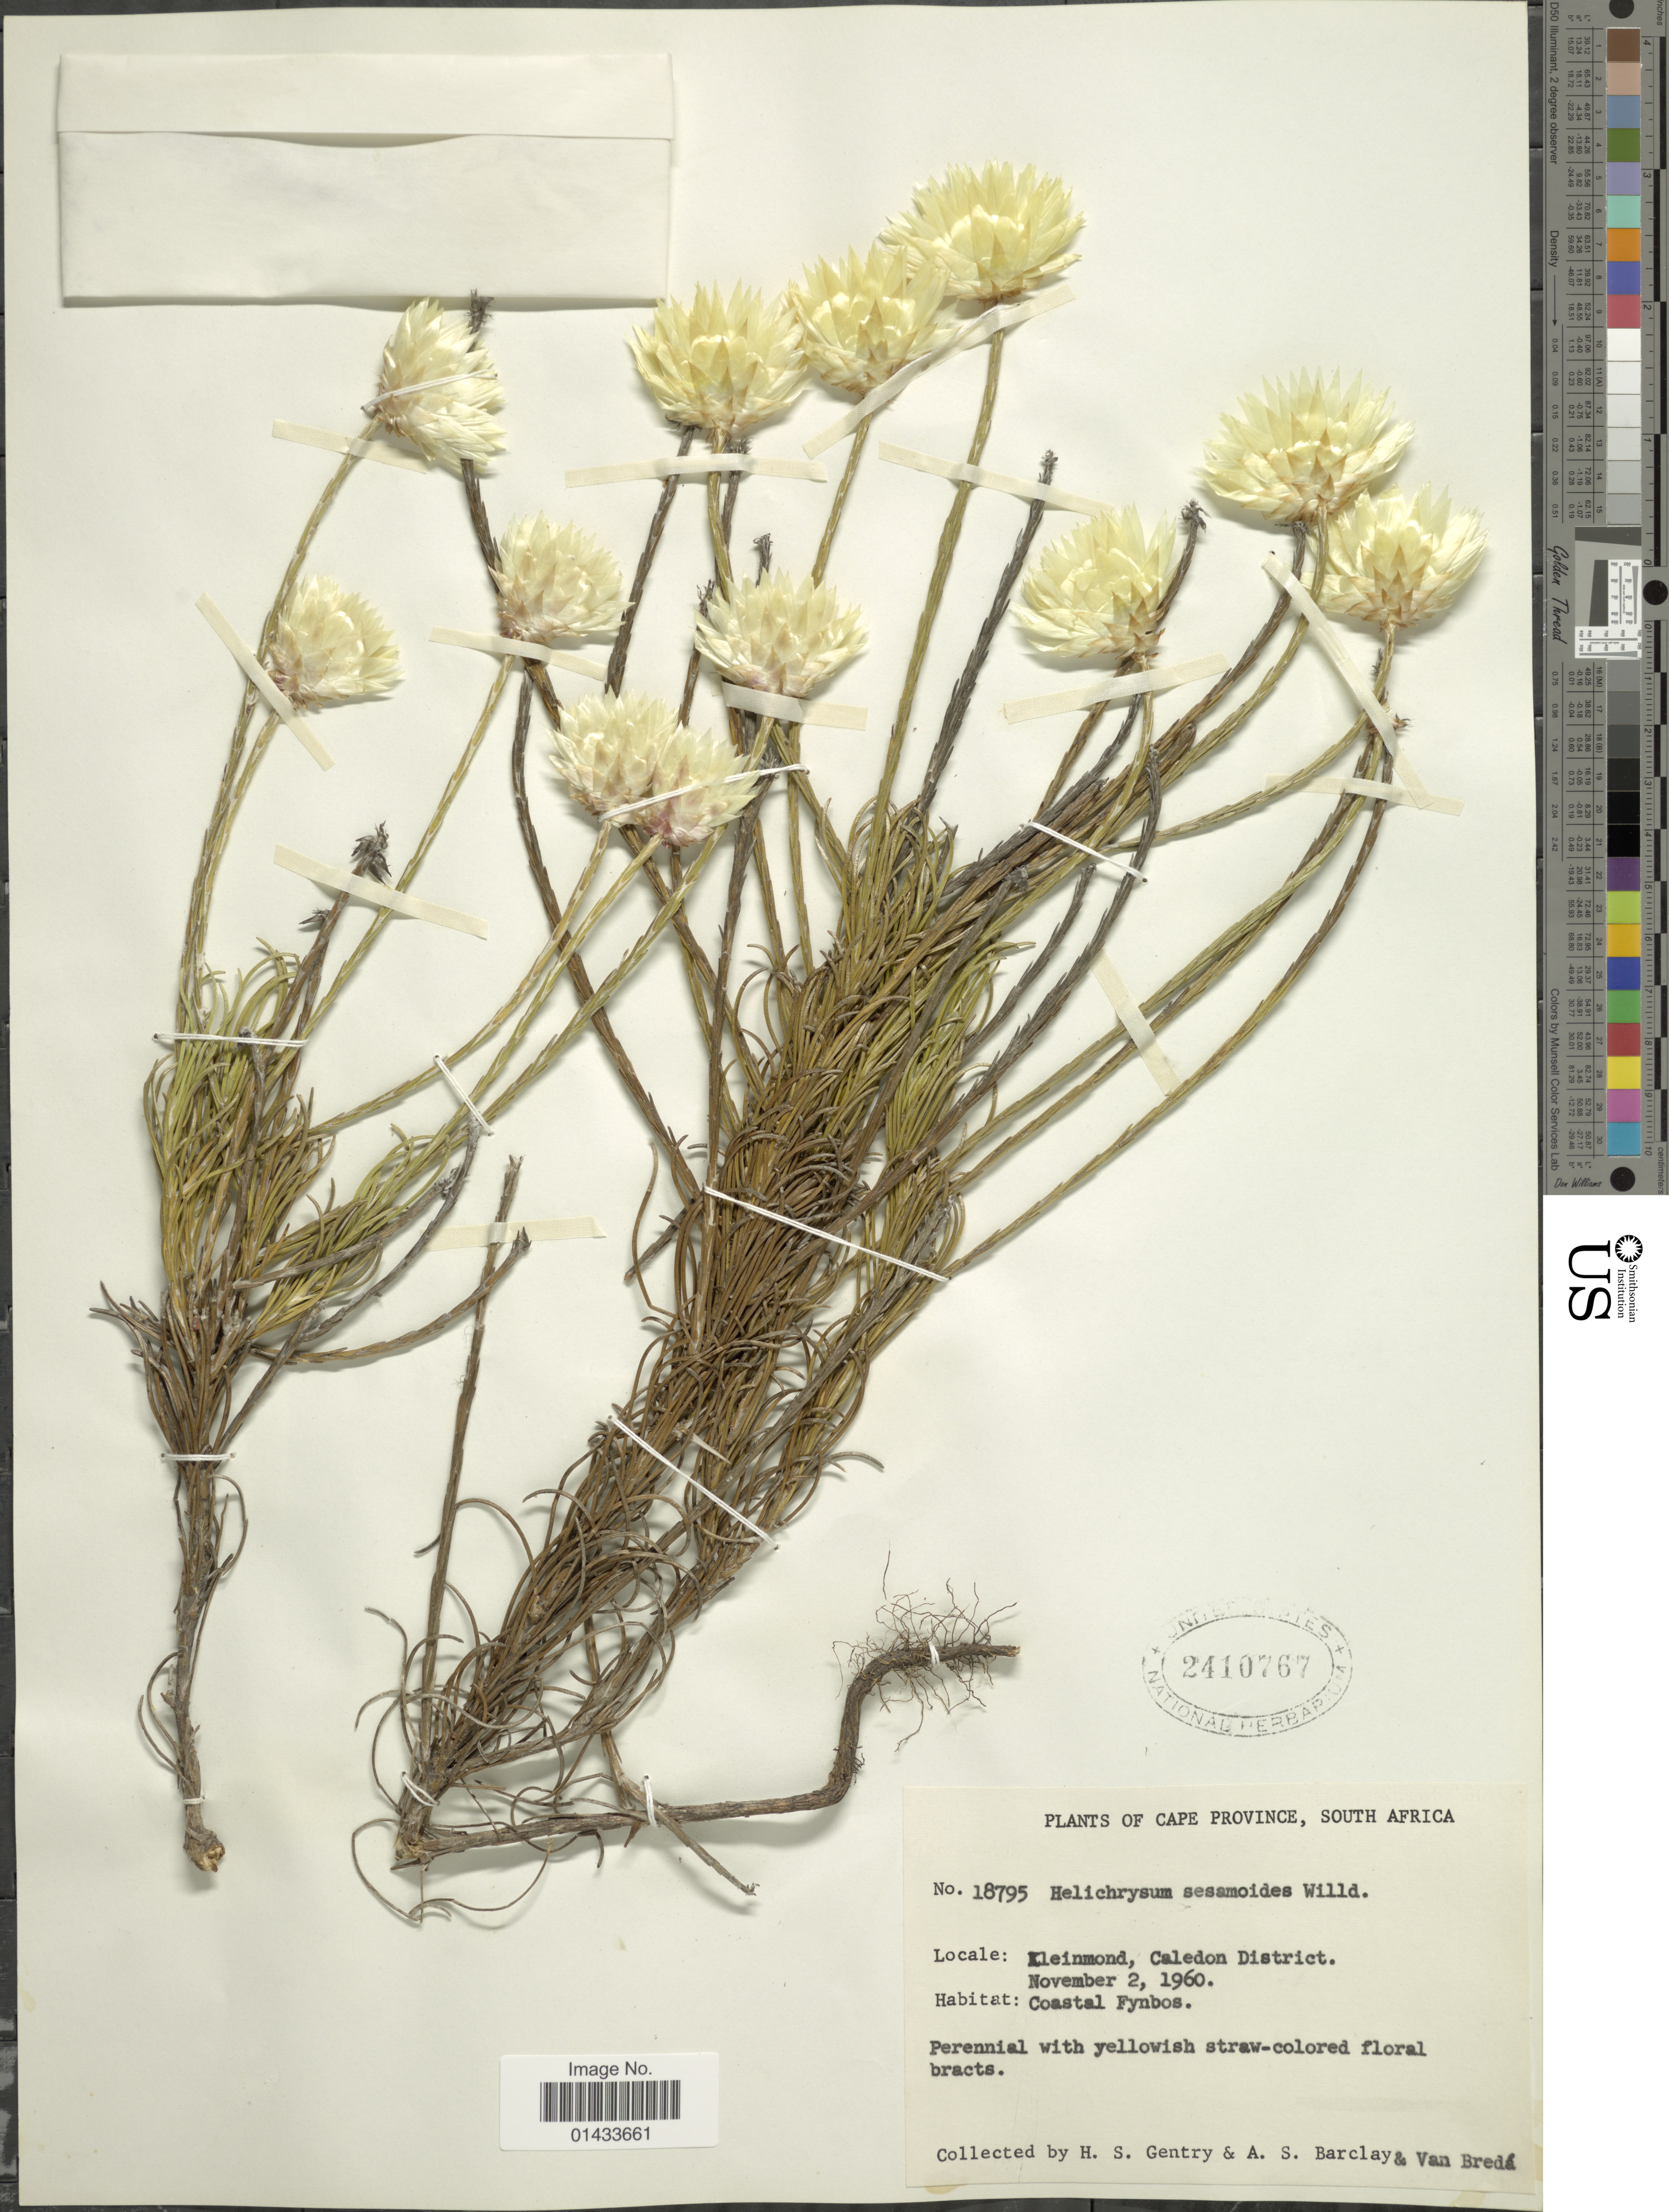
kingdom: Plantae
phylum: Tracheophyta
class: Magnoliopsida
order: Asterales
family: Asteraceae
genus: Helichrysum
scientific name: Helichrysum sesamoides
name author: A. Cunn.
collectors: H. S. Gentry, A. S. Barclay & Van Bredá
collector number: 18795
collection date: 1960-11-02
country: South Africa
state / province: Western Cape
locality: Cape Province, South Africa, Kleinmond, Caledon District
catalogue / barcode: US 2410767